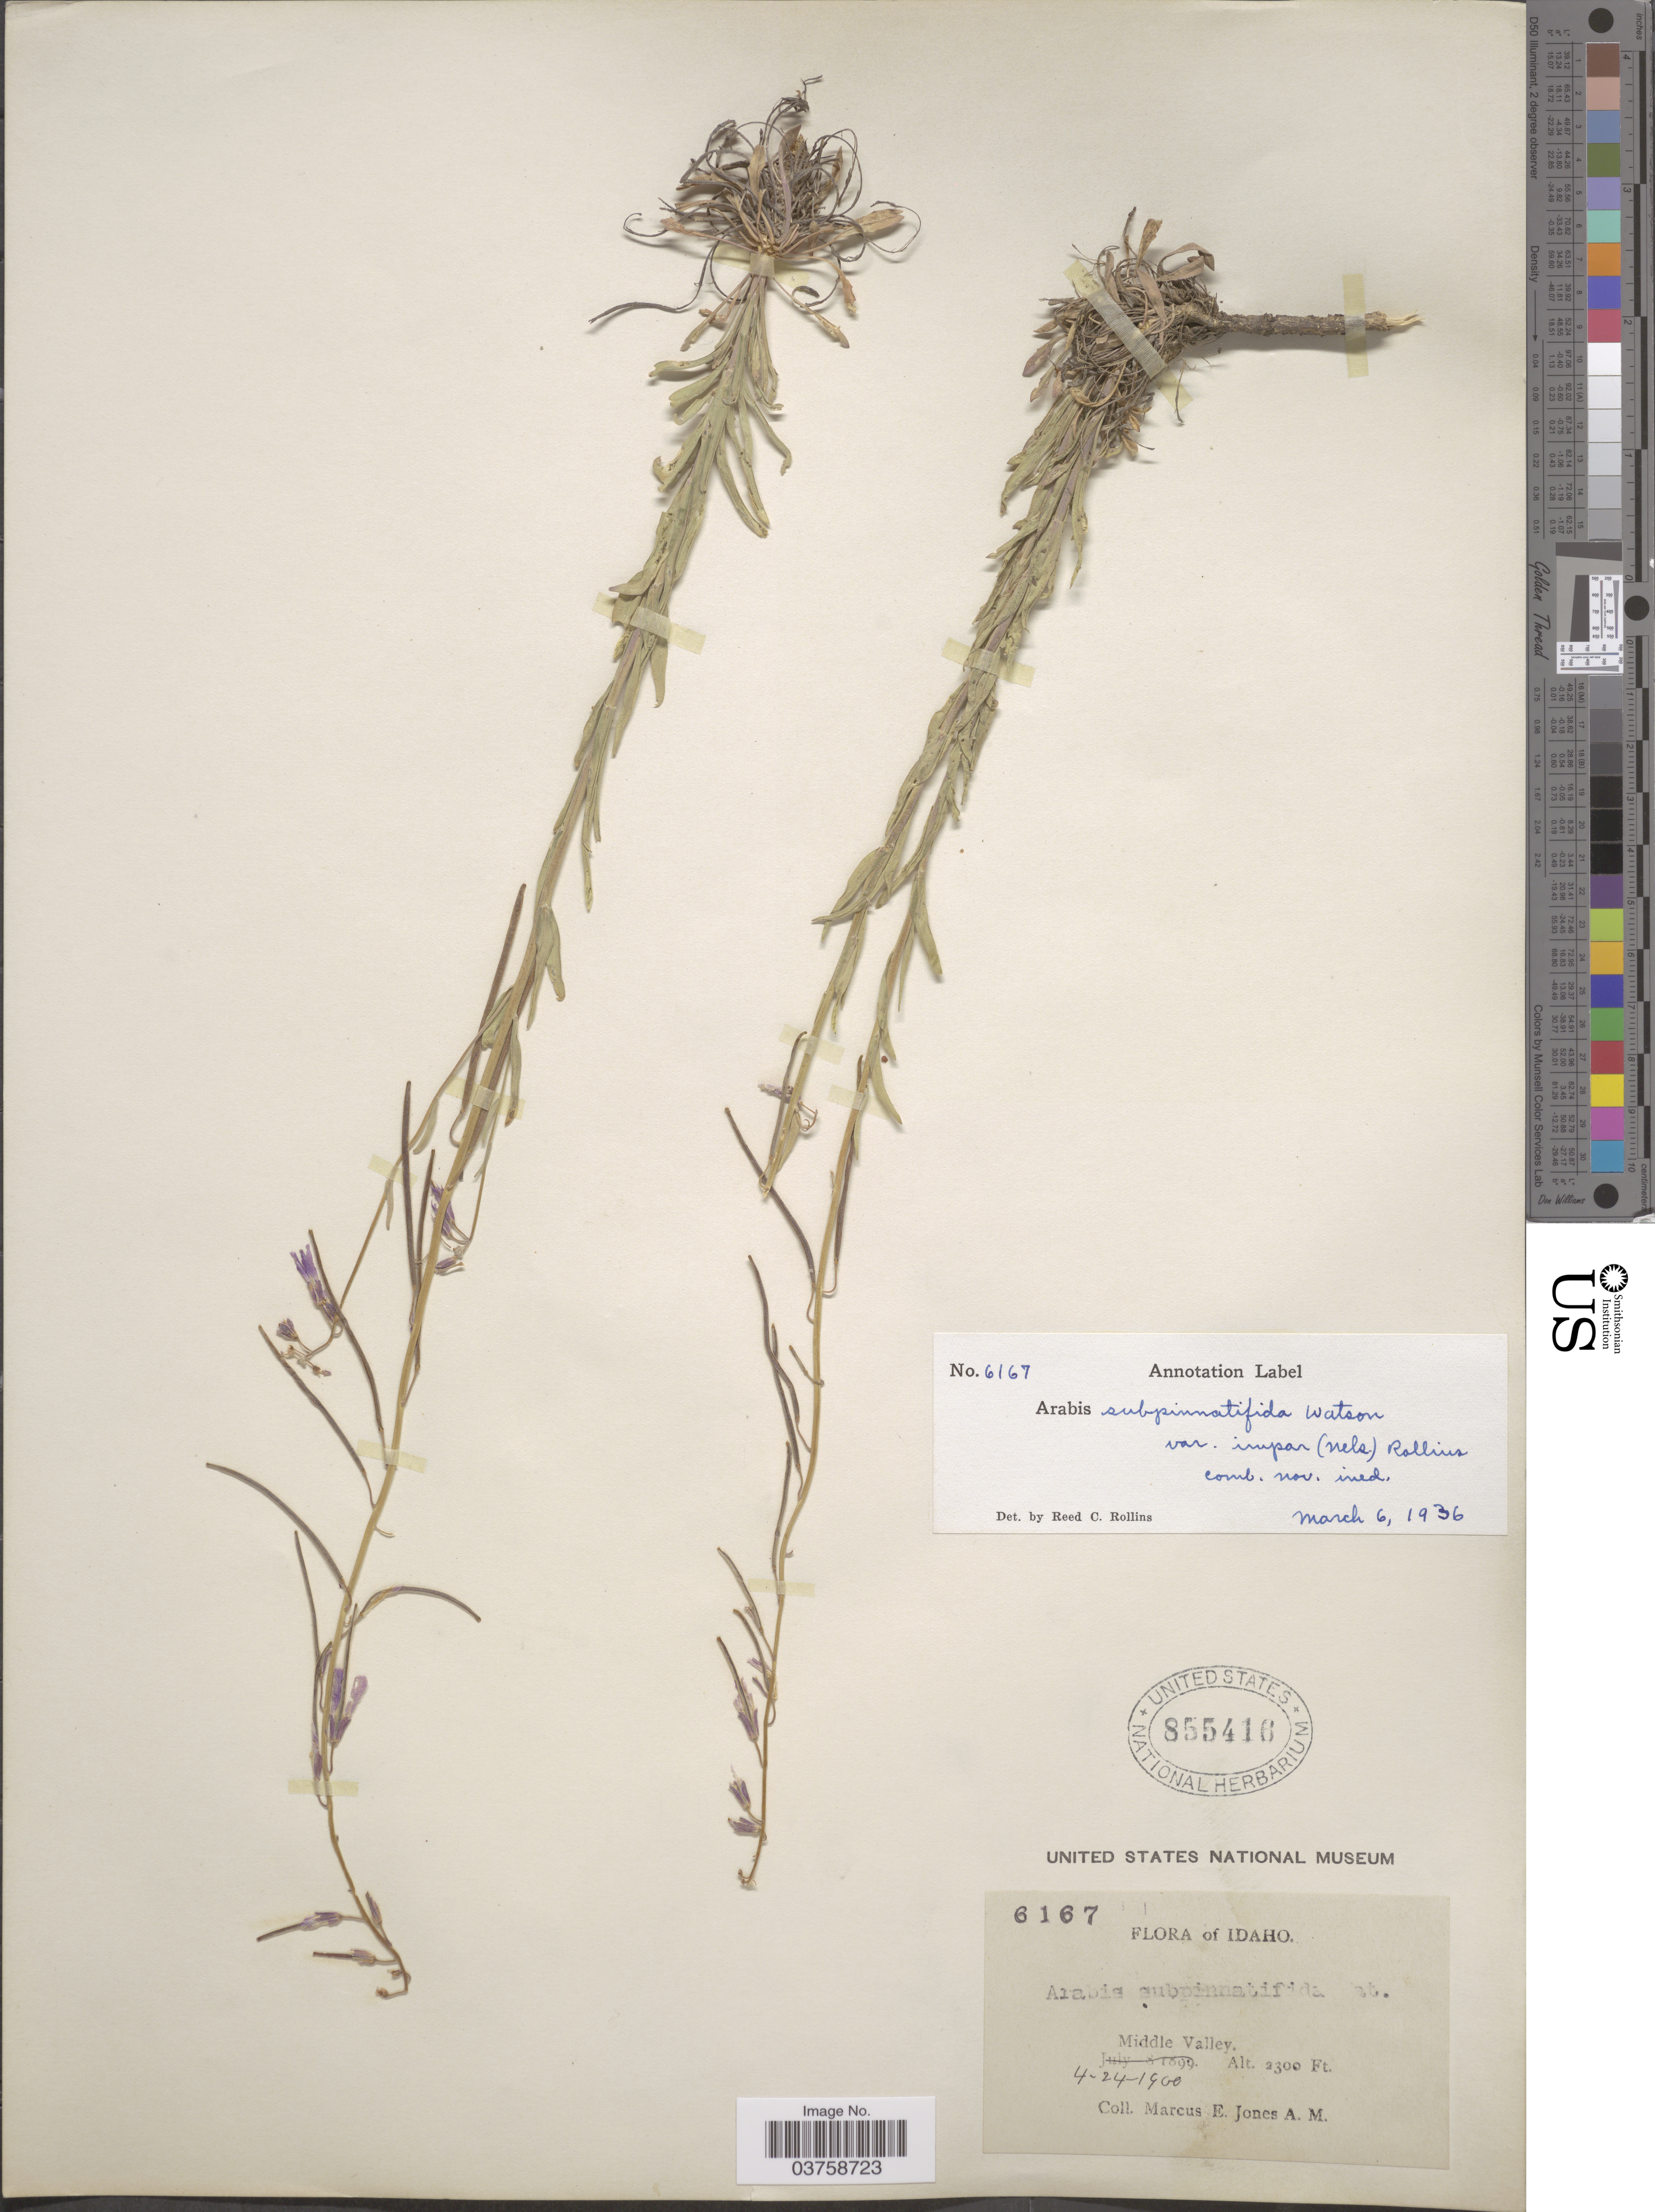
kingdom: Plantae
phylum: Tracheophyta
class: Magnoliopsida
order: Brassicales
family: Brassicaceae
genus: Arabis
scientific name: Arabis puberula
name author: Nutt.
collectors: M. E. Jones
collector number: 6167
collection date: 1900-04-24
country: United States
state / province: Idaho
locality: Middle Valley.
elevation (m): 701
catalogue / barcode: US 855416